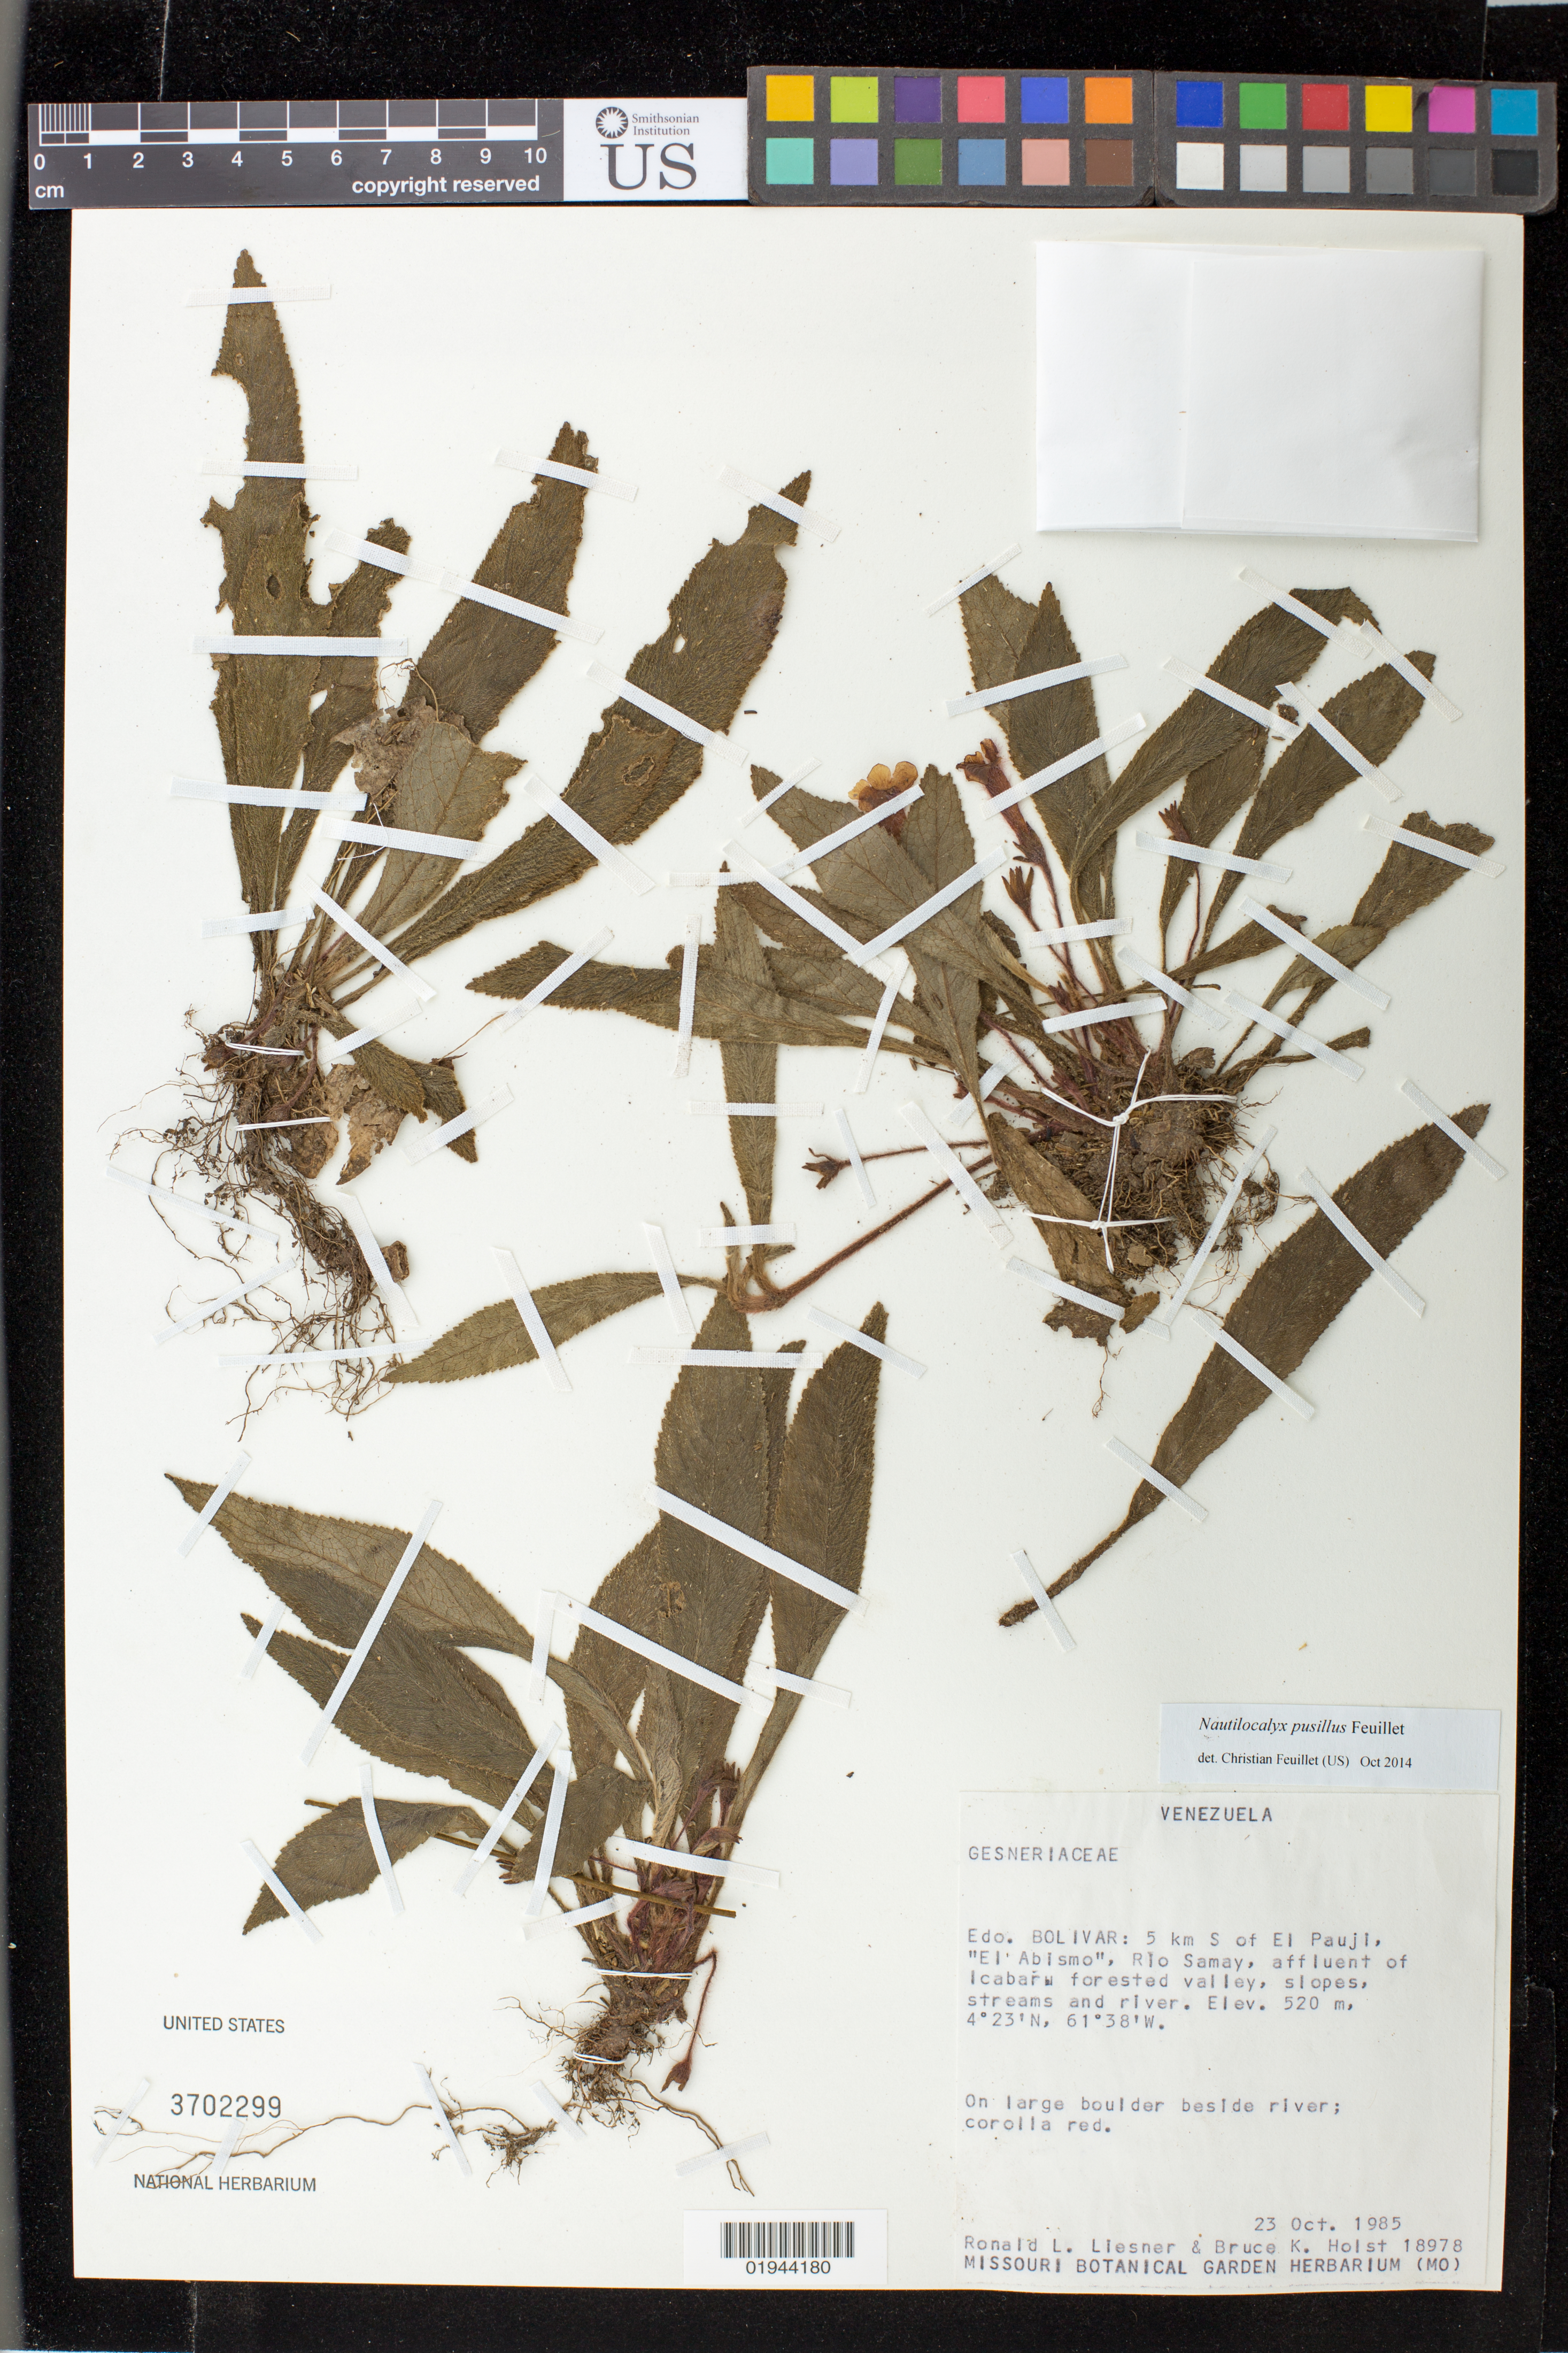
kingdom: Plantae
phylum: Tracheophyta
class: Magnoliopsida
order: Lamiales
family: Gesneriaceae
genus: Nautilocalyx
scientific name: Nautilocalyx pusillus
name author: Feuillet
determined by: Feuillet, C.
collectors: R. L. Liesner & B. Holst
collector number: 18978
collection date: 1985-10-23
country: Venezuela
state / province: Bolivar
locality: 5 km S of El Pauji, "El Abismo", Rio Samay, affluent of Icabaru forested valley, slopes, streams, and river.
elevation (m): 520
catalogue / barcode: US 3702299